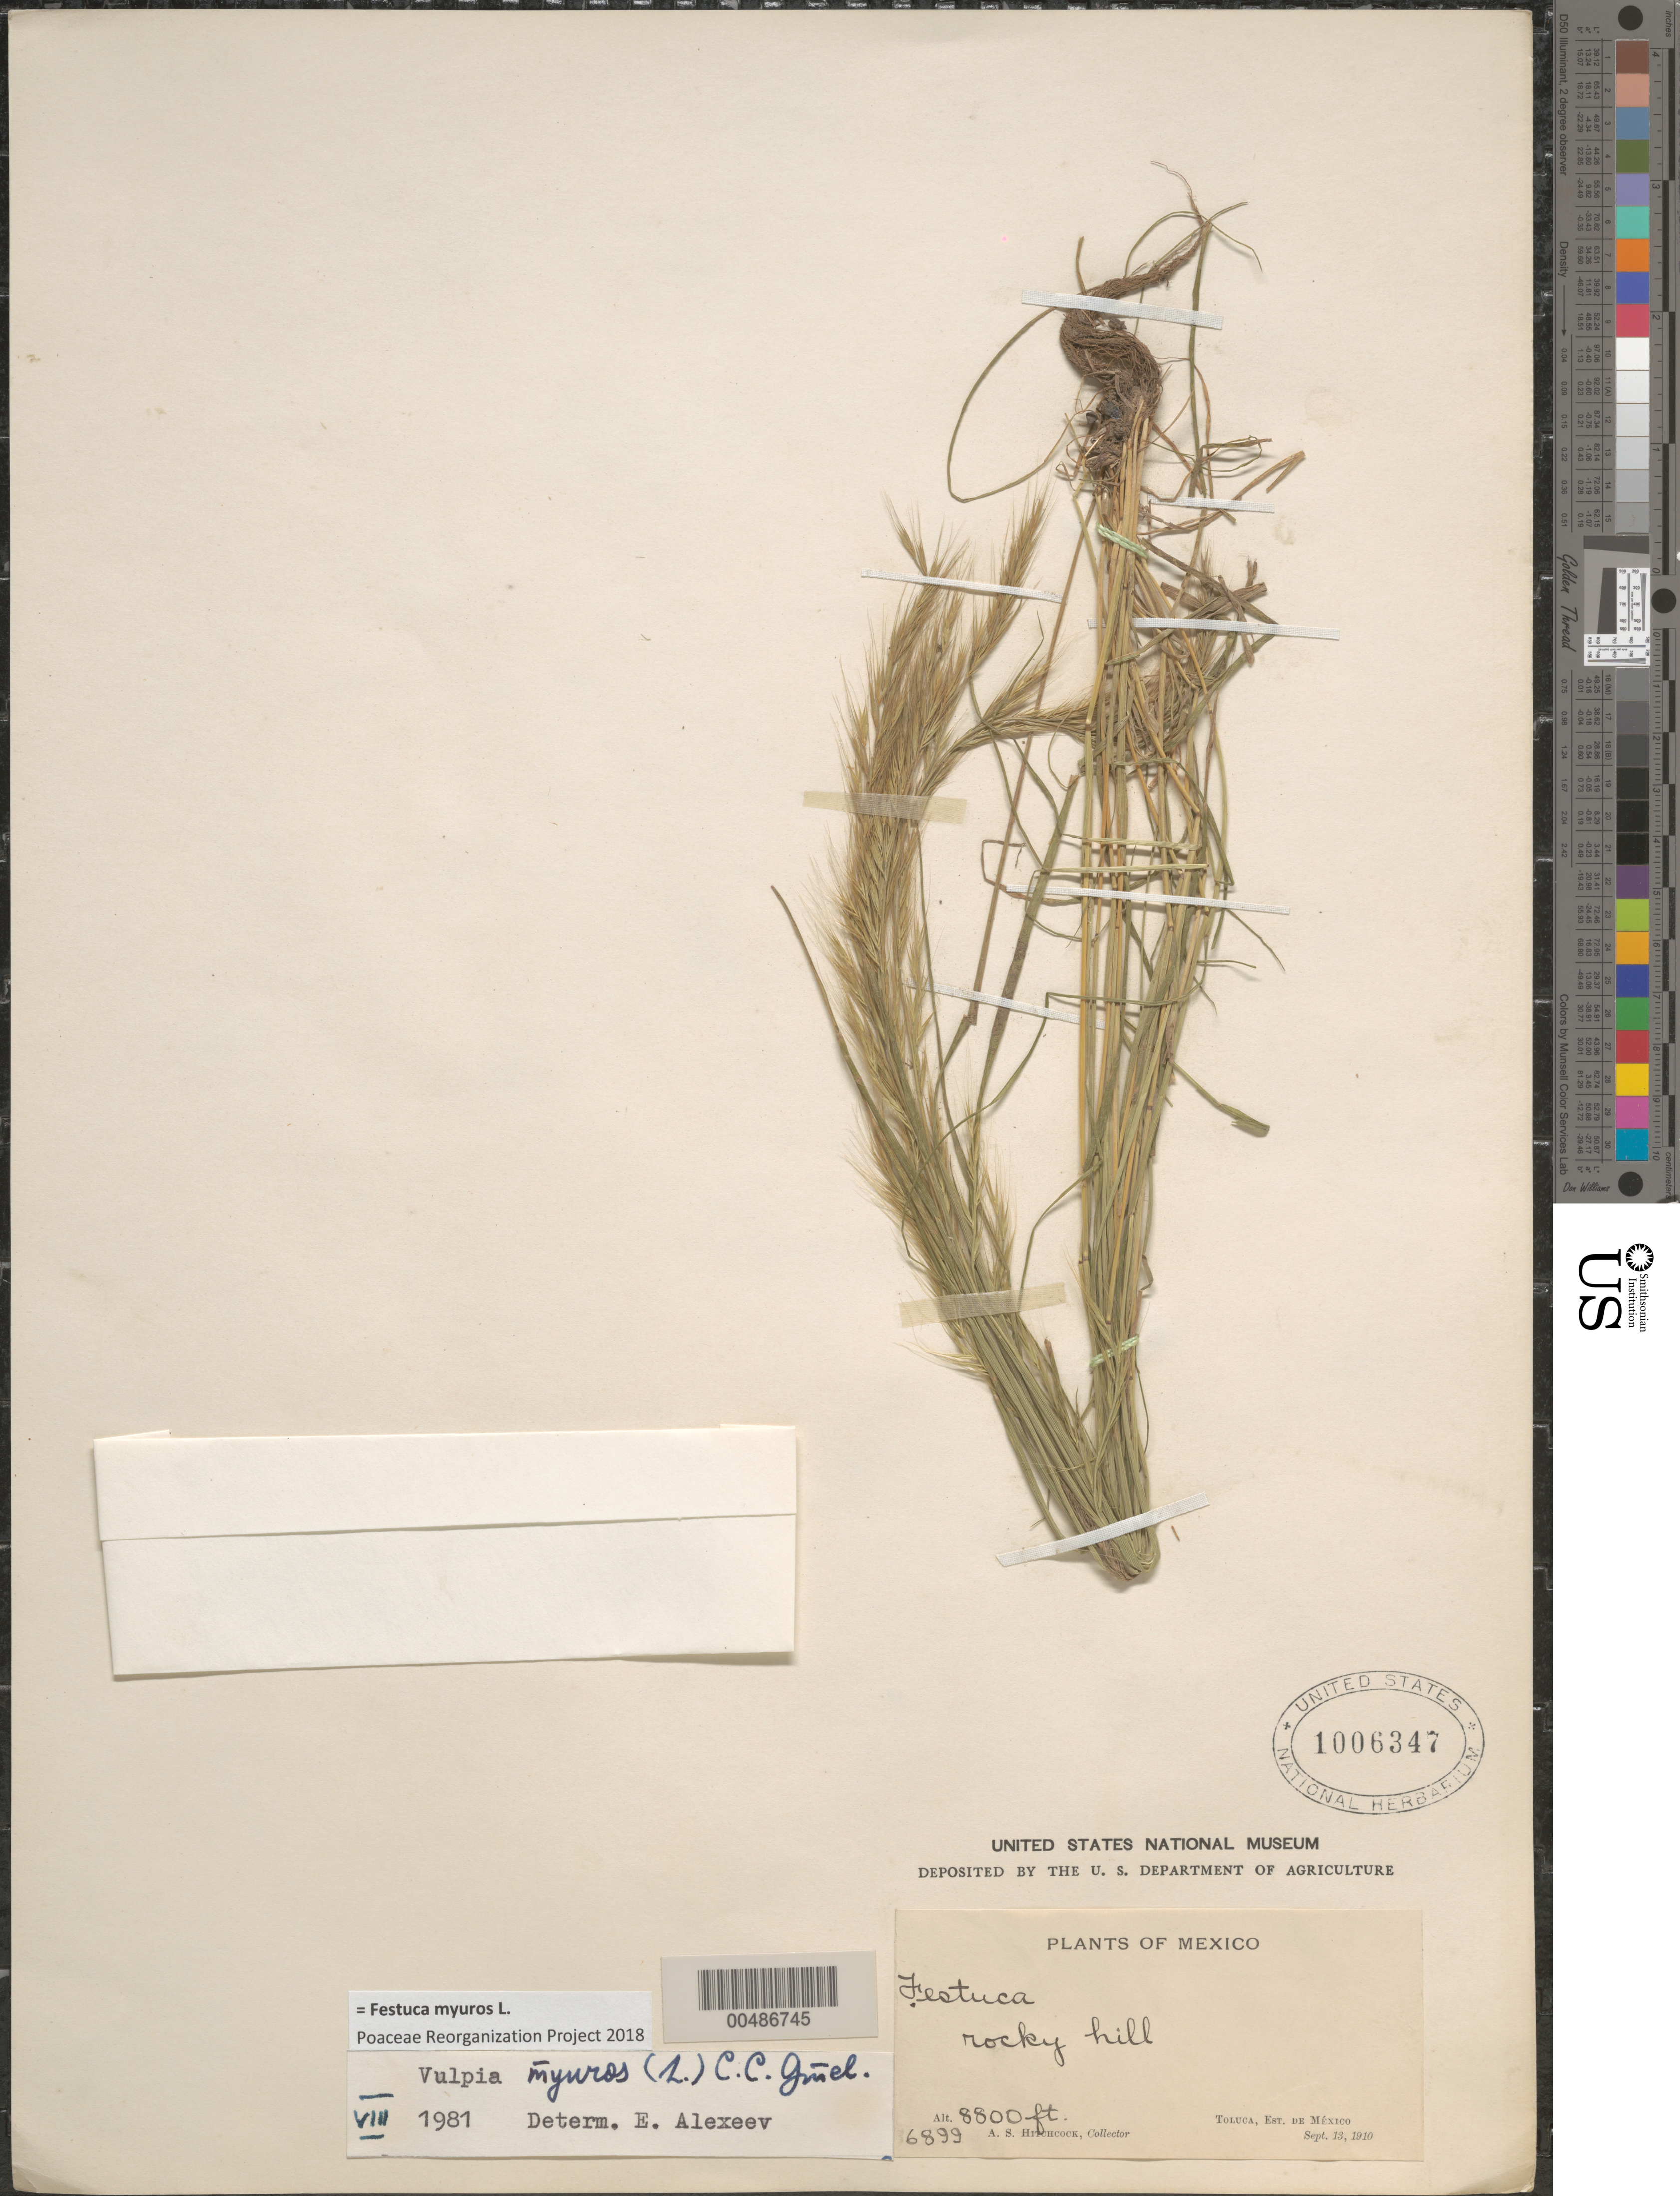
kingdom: Plantae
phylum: Tracheophyta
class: Liliopsida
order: Poales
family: Poaceae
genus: Festuca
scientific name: Festuca myuros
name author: L.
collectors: A. S. Hitchcock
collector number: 6899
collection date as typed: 13 Sep 1910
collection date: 1910-09-13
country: Mexico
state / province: México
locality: Toluca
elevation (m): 2682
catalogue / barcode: US 1006347